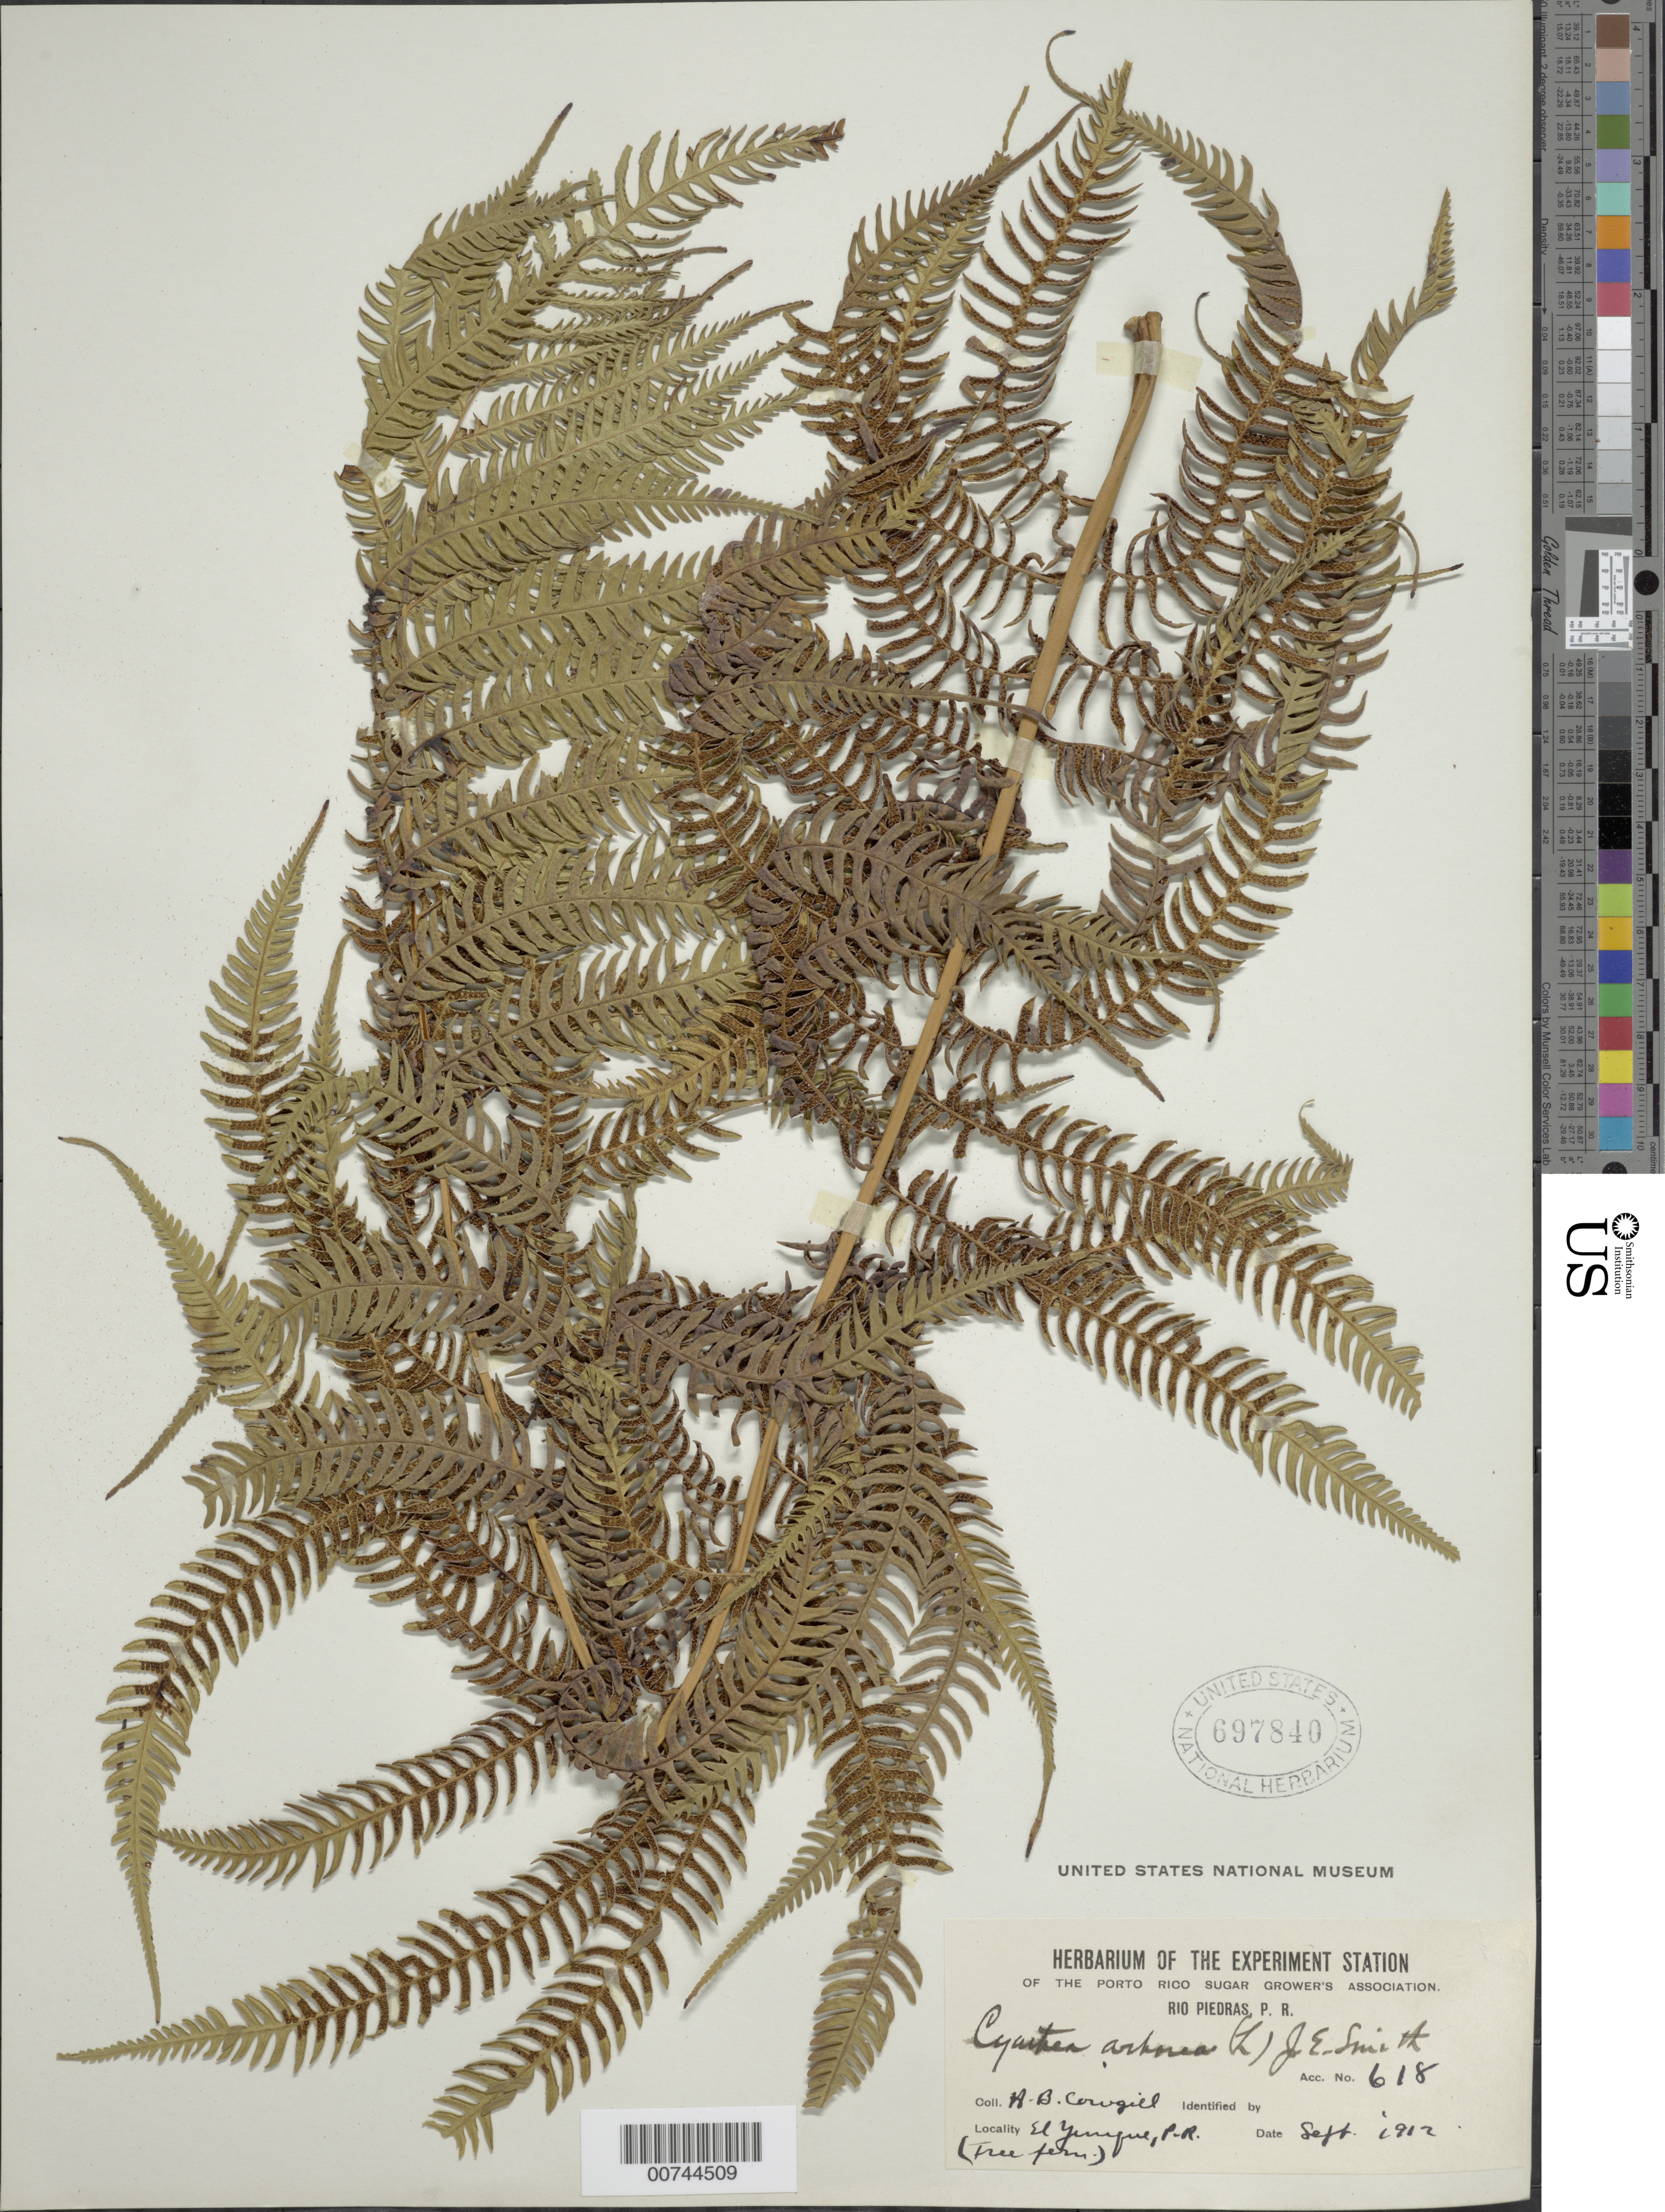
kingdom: Plantae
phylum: Tracheophyta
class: Polypodiopsida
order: Cyatheales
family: Cyatheaceae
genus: Cyathea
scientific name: Cyathea arborea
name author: (L.) Sm.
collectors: A. Corugiel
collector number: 618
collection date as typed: Sep 1912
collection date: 1912-09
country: Puerto Rico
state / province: Río Grande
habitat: Tree fern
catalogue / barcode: US 697840